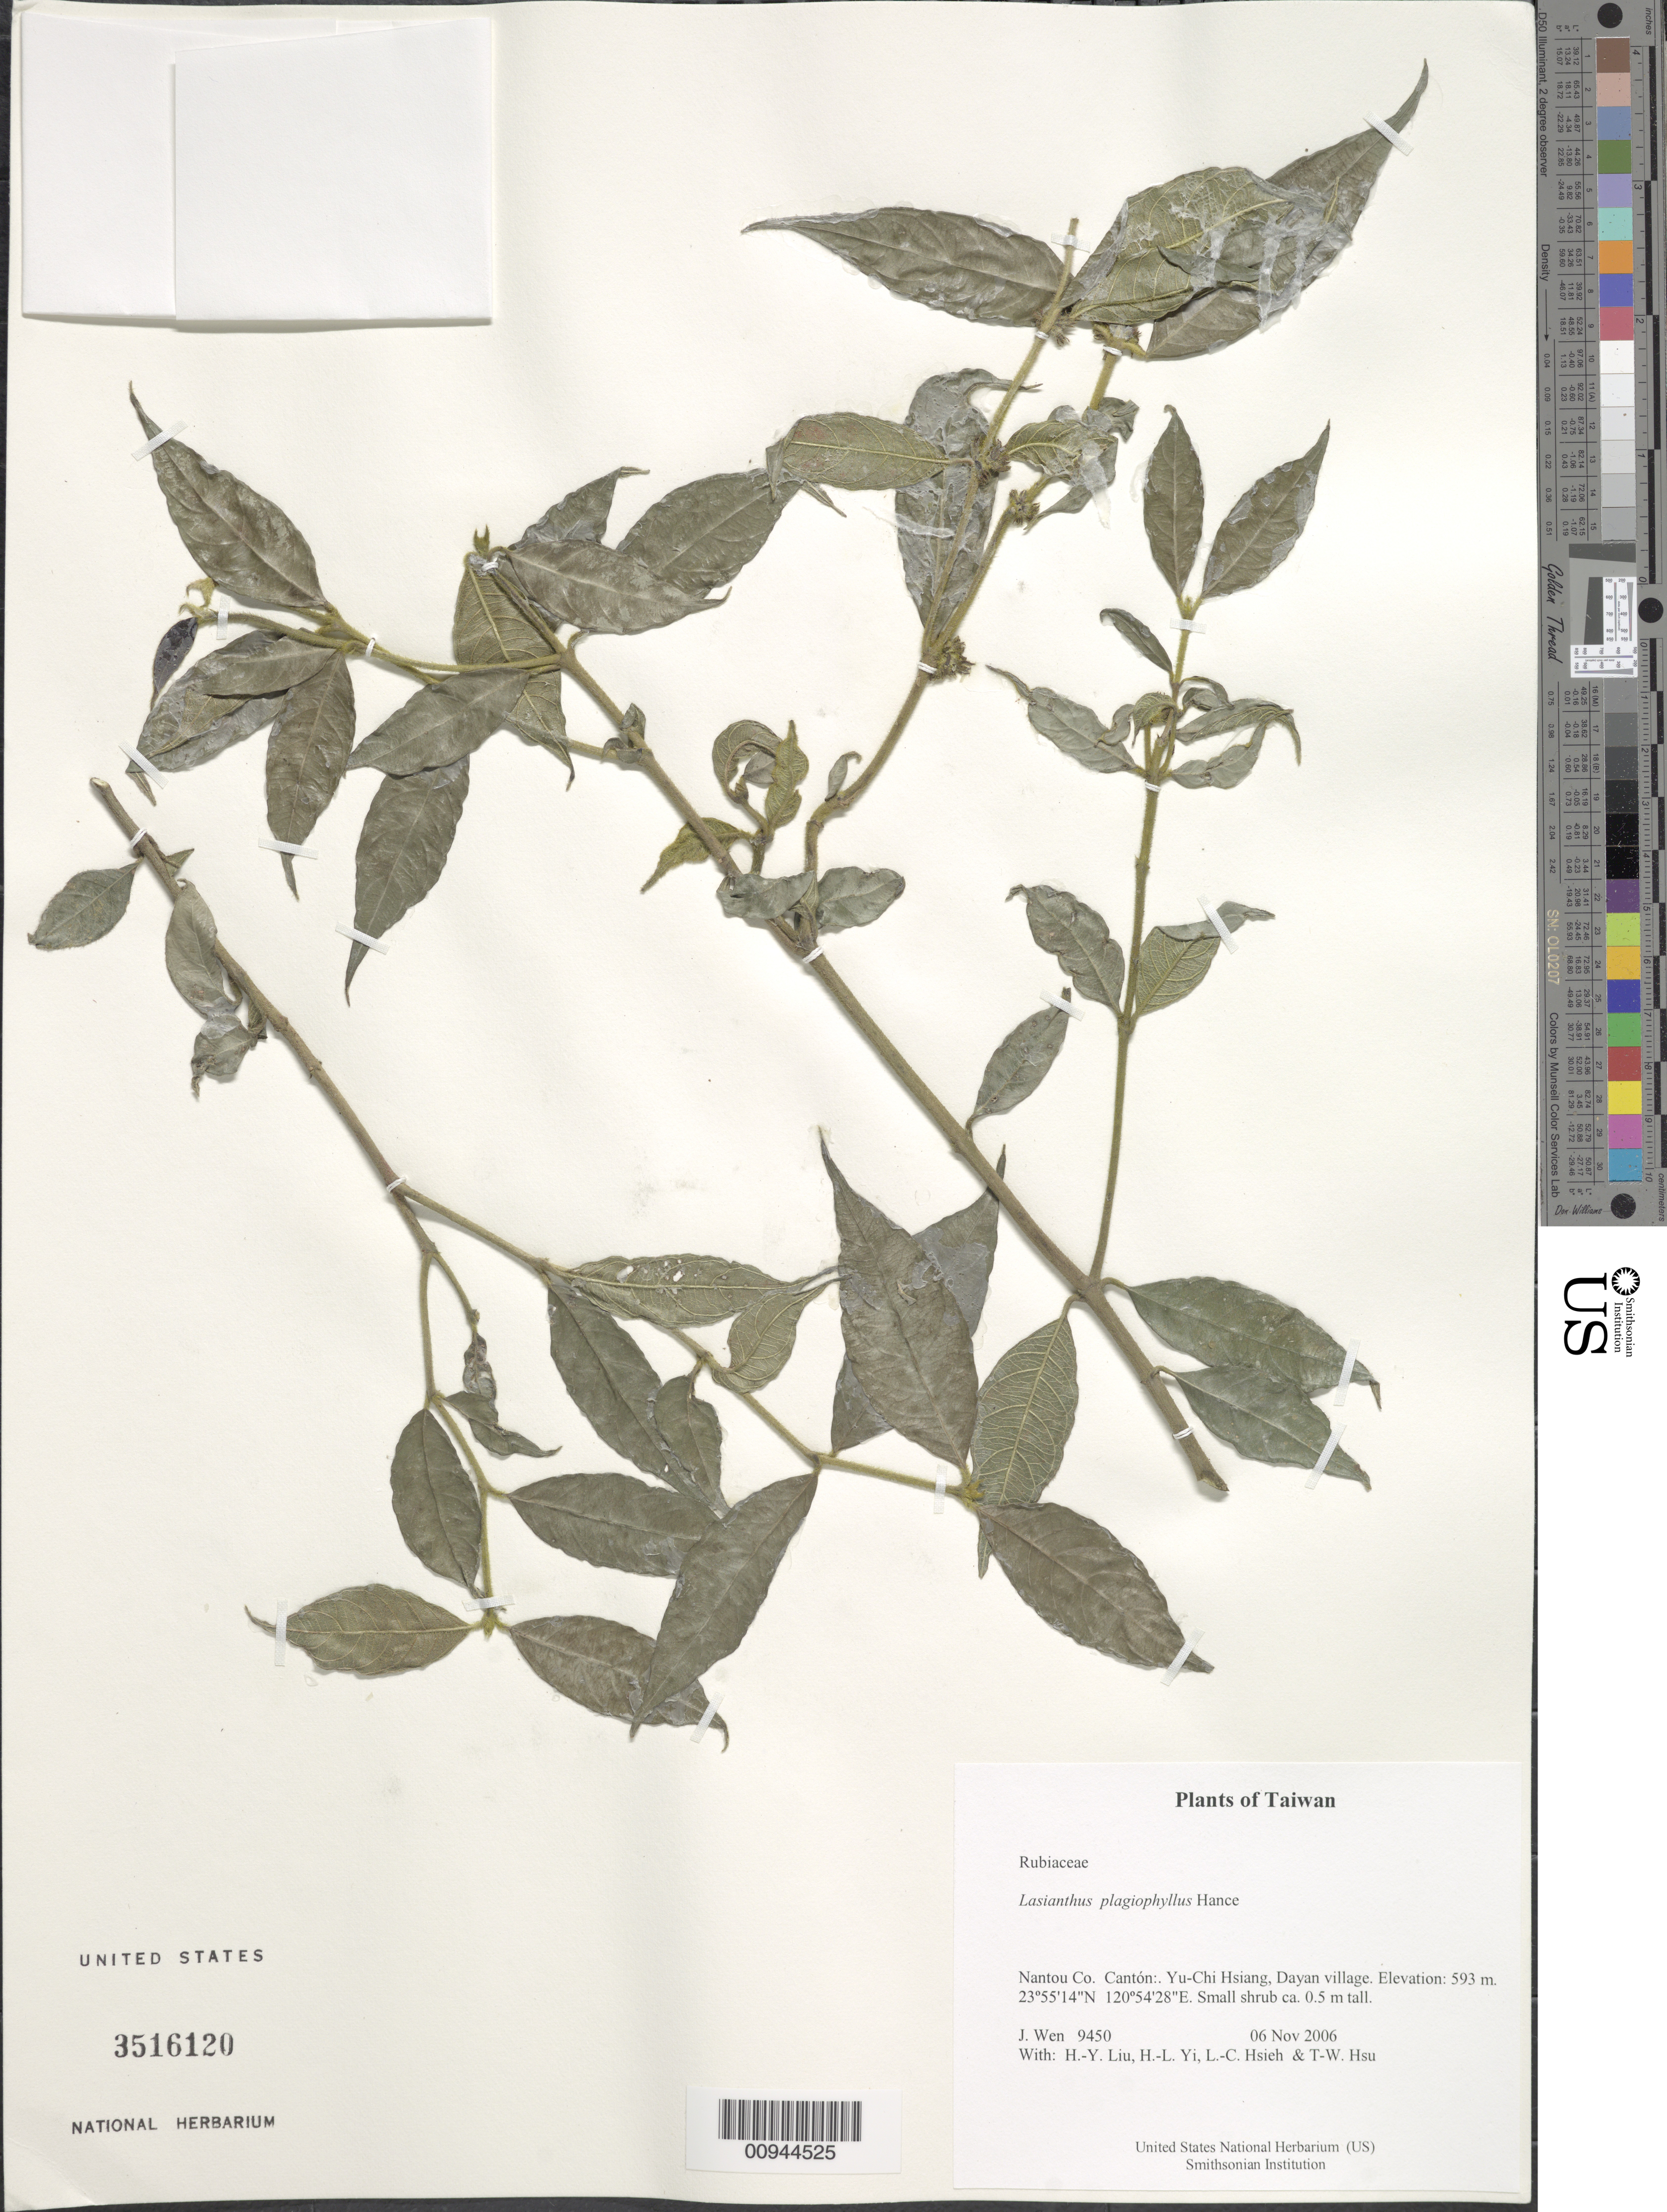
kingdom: Plantae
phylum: Tracheophyta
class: Magnoliopsida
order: Gentianales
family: Rubiaceae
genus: Lasianthus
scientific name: Lasianthus plagiophyllus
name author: Hance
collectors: J. Wen, H. Liu, H. l. Yi, L. Hsieh & T. Hsu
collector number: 9450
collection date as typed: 06 Nov 2006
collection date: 2006-11-06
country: Taiwan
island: Taiwan [Formosa]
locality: Yu-Chi Hsiang, Dayan village.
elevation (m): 593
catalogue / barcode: US 3516120